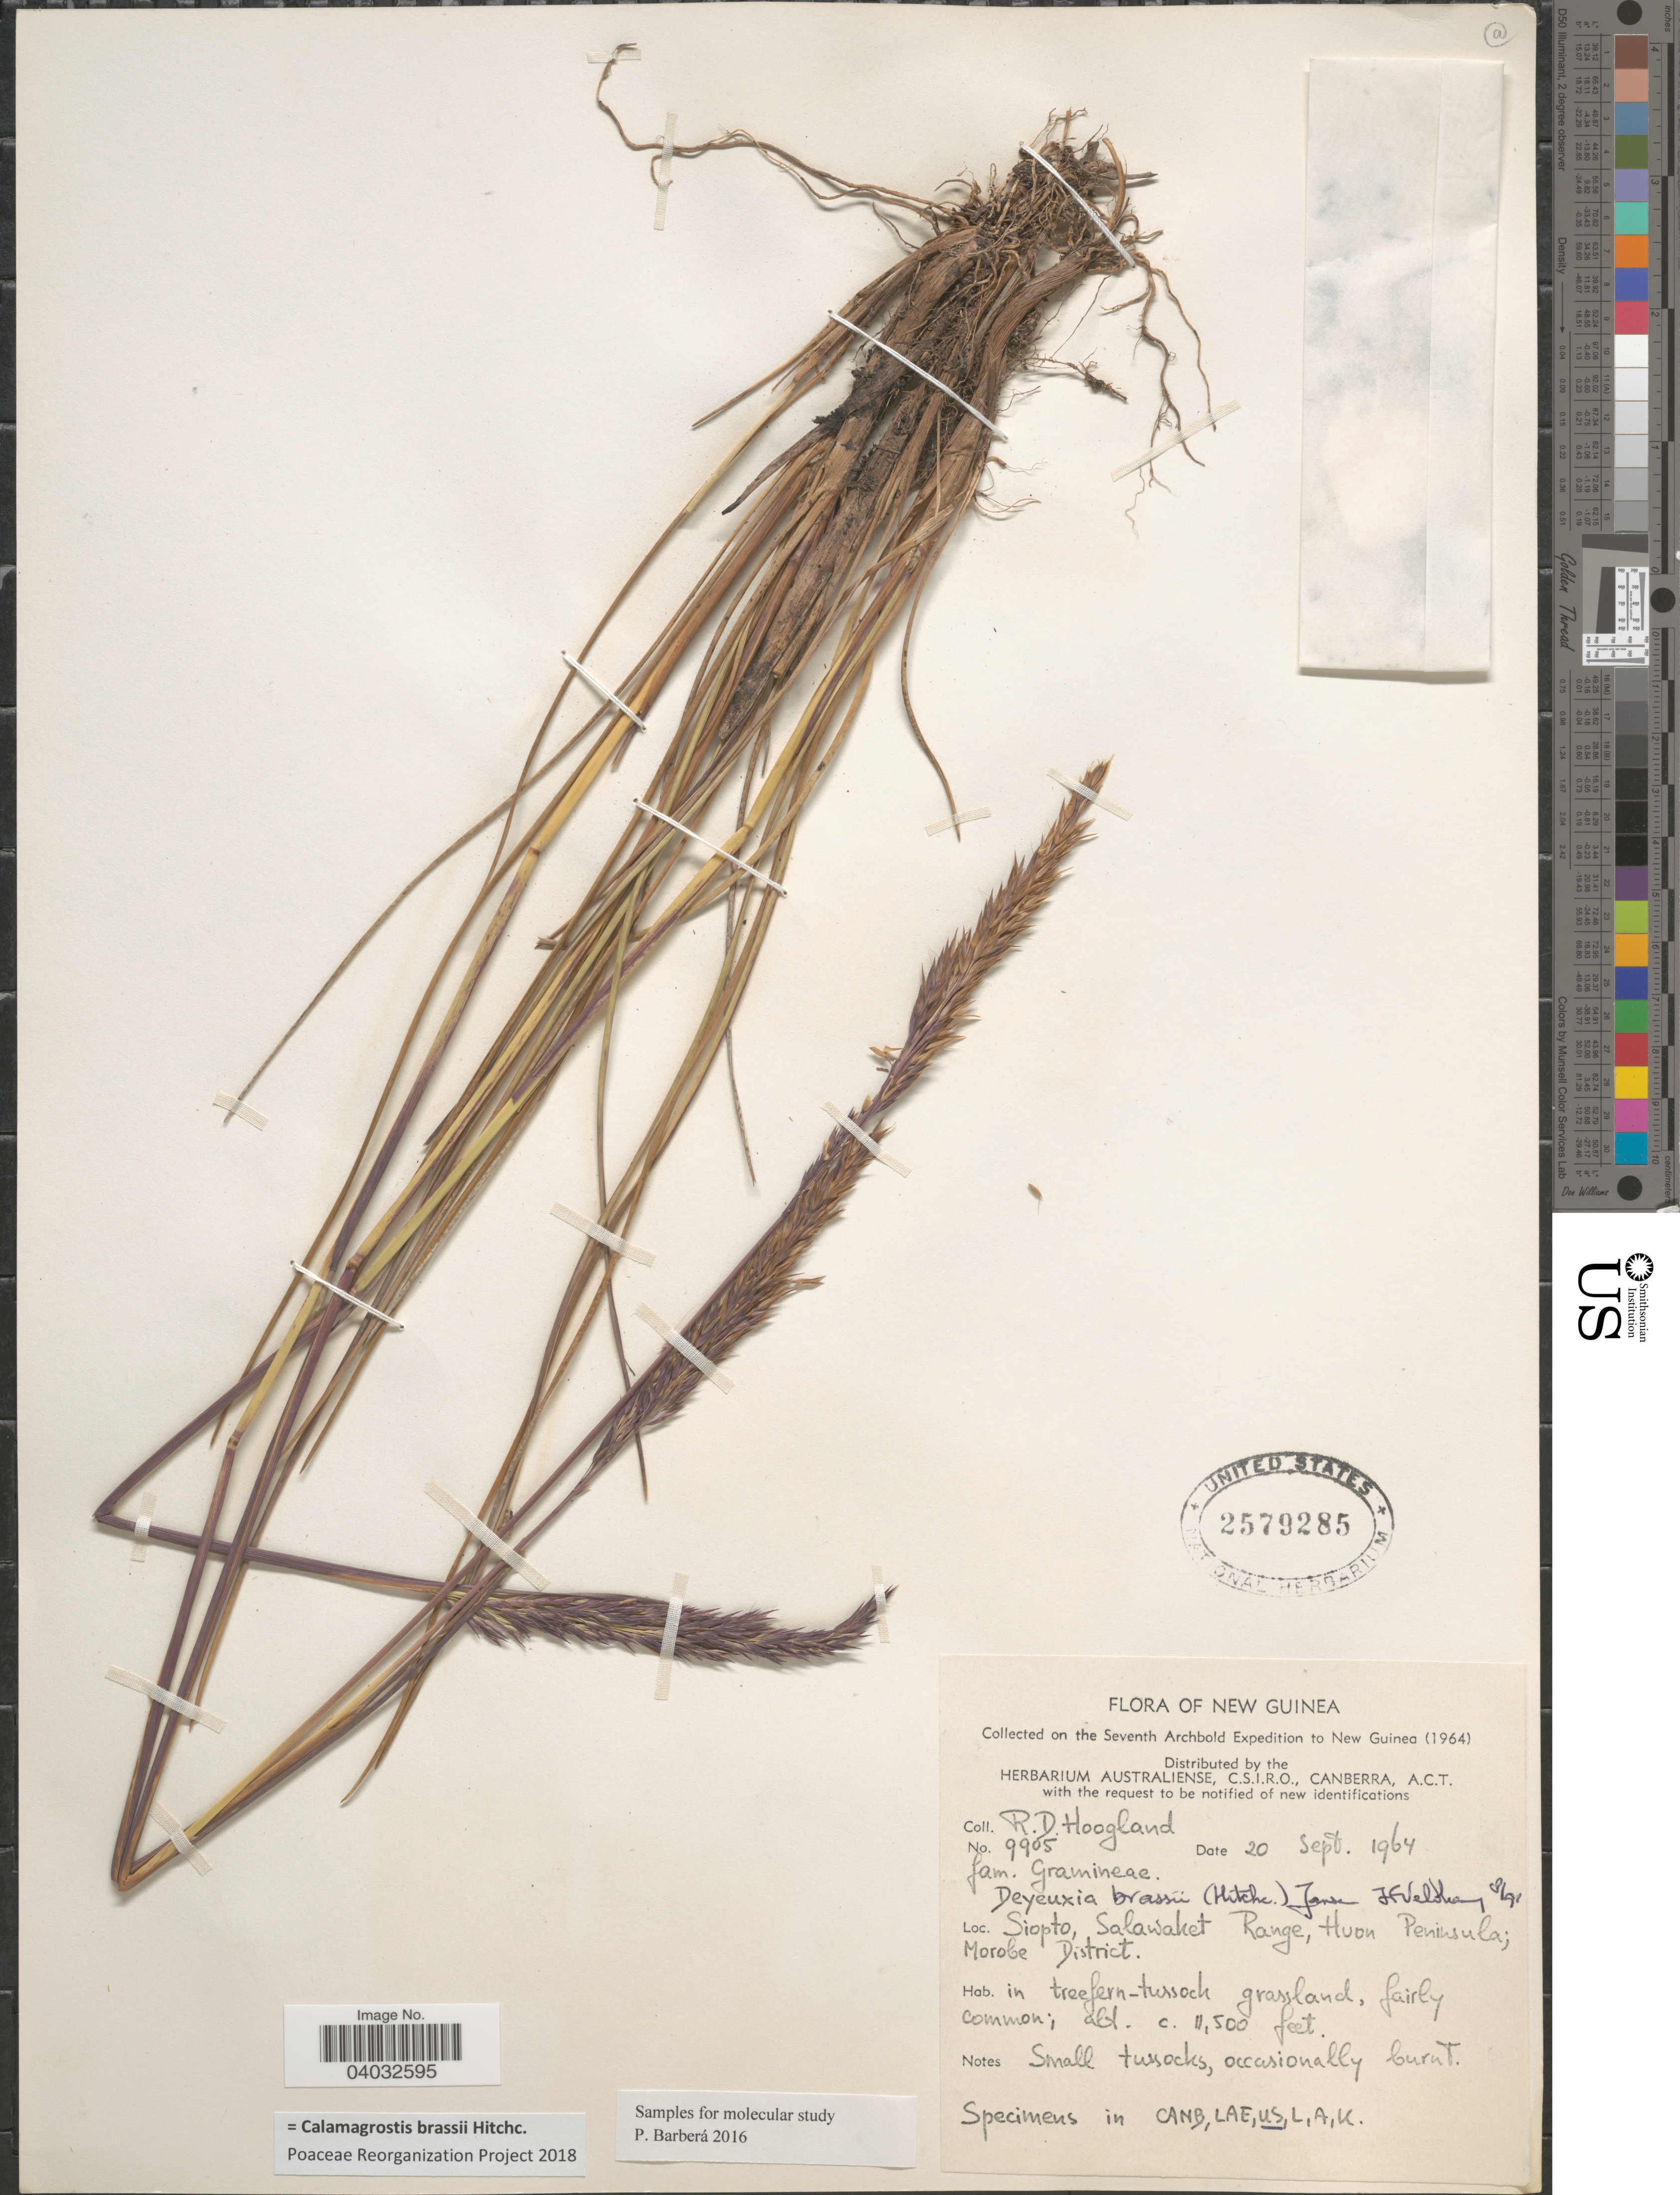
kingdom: Plantae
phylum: Tracheophyta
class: Liliopsida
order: Poales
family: Poaceae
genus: Calamagrostis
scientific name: Calamagrostis brassii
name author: Hitchc.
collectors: R. D. Hoogland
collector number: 9905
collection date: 1964-09-20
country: Papua New Guinea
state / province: Morobe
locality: New Guinea. Siopto, Salawaket Range, Huon Peninsula; Morobe District.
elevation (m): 3505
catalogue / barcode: US 2579285